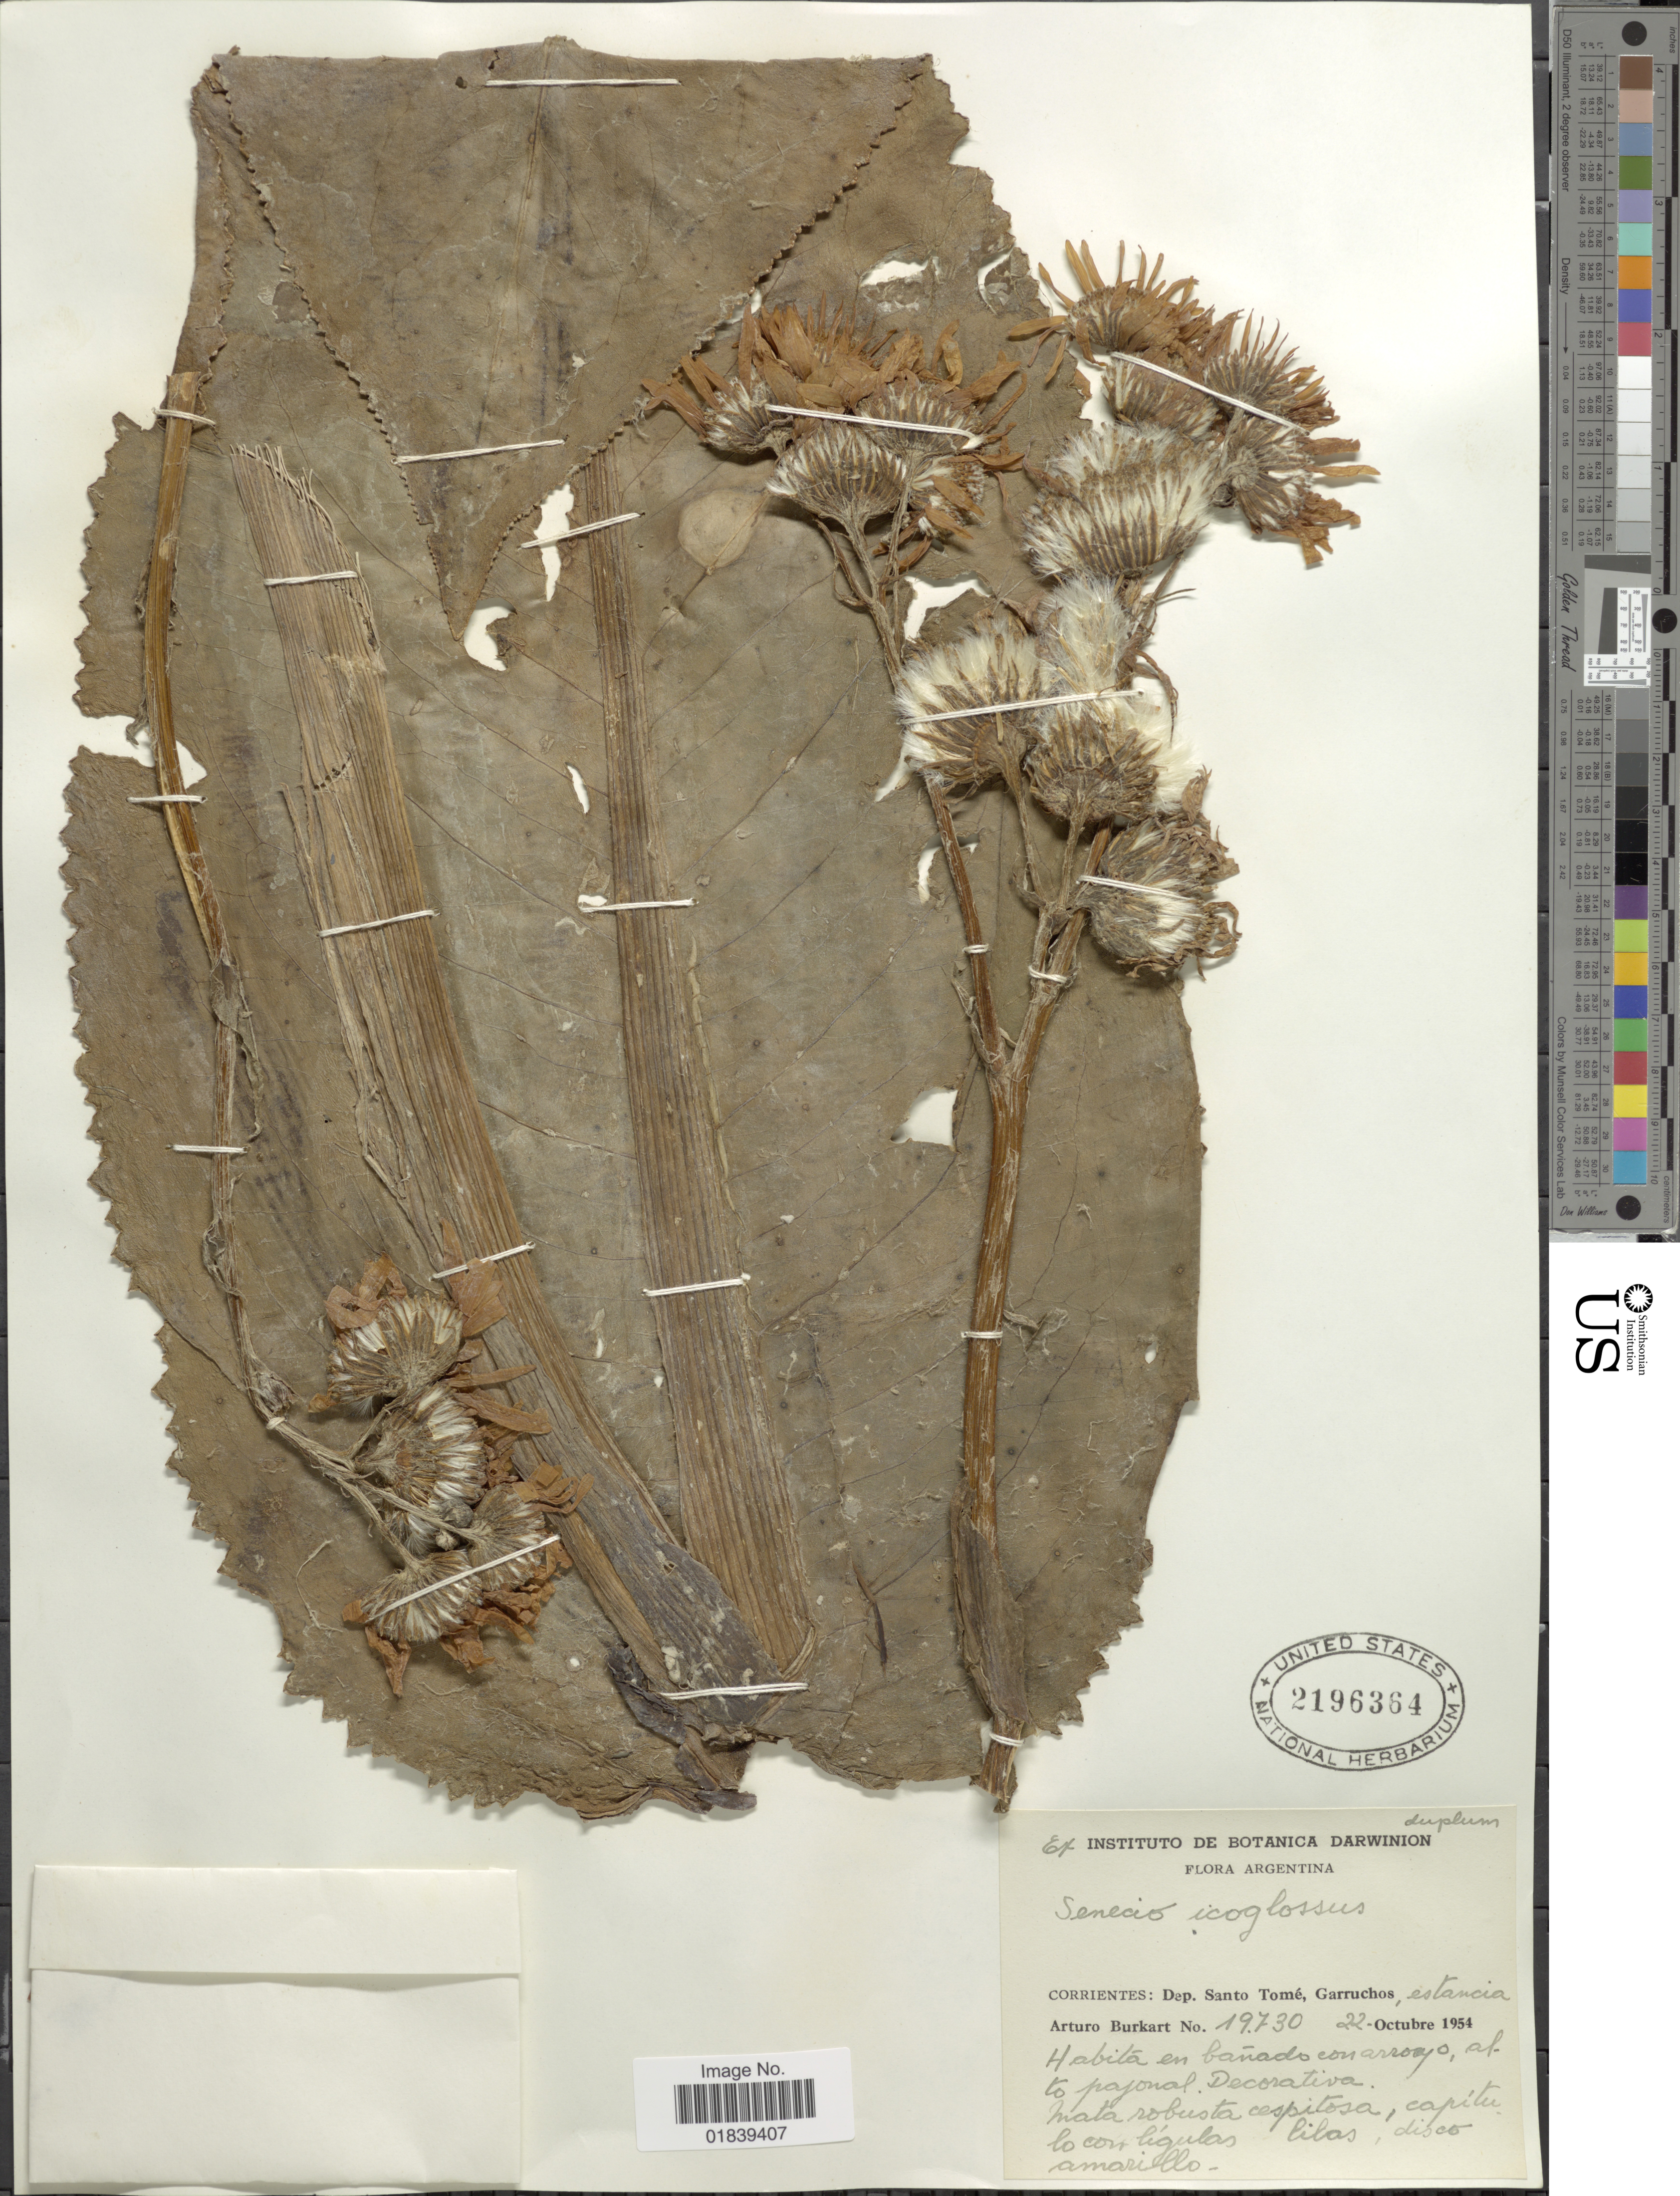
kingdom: Plantae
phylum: Tracheophyta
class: Magnoliopsida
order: Asterales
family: Asteraceae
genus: Senecio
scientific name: Senecio icoglossus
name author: DC.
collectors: A. E. Burkart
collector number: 197630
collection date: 1954-10-22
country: Argentina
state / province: Corrientes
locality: Dep. Santo Tome, Garruchos, eastancia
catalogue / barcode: US 2196364